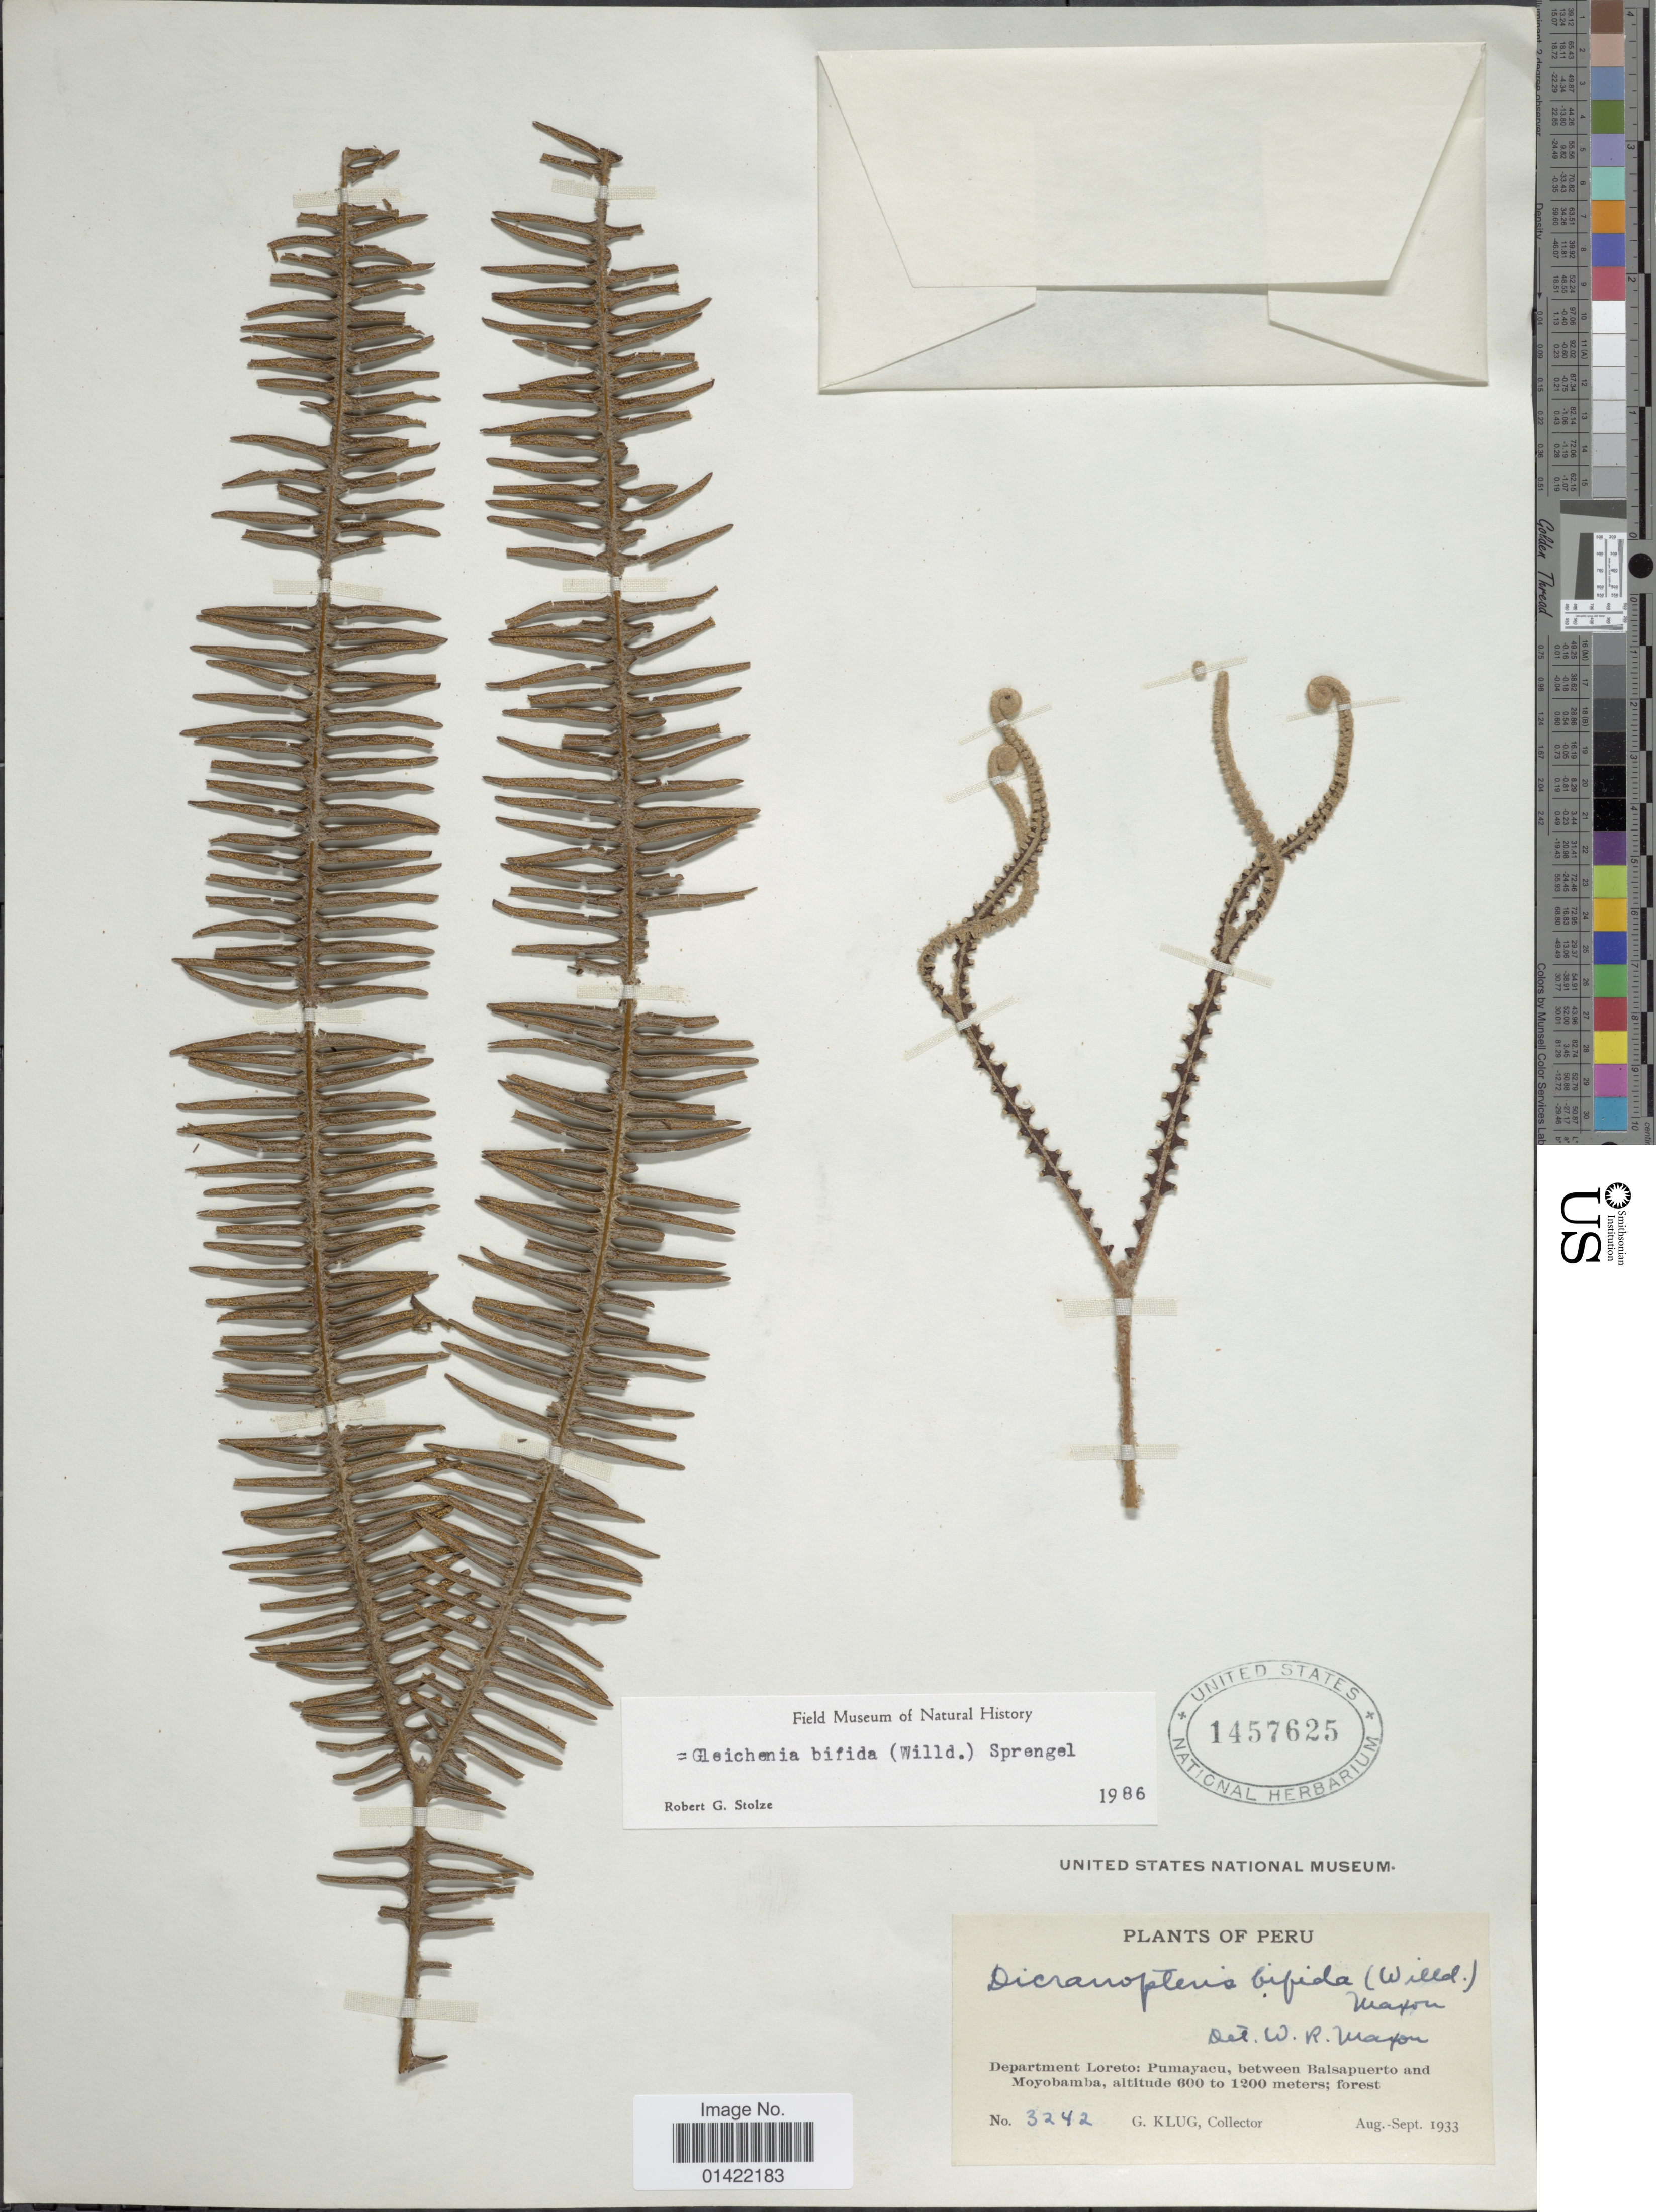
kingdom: Plantae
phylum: Tracheophyta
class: Polypodiopsida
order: Gleicheniales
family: Gleicheniaceae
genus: Sticherus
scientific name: Sticherus bifidus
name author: (Willd.) Ching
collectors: G. Klug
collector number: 3242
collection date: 1933-08/1933-09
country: Peru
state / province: Loreto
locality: Pumacayu, between Balsapuerto and Moyobamba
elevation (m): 600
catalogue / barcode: US 1457625